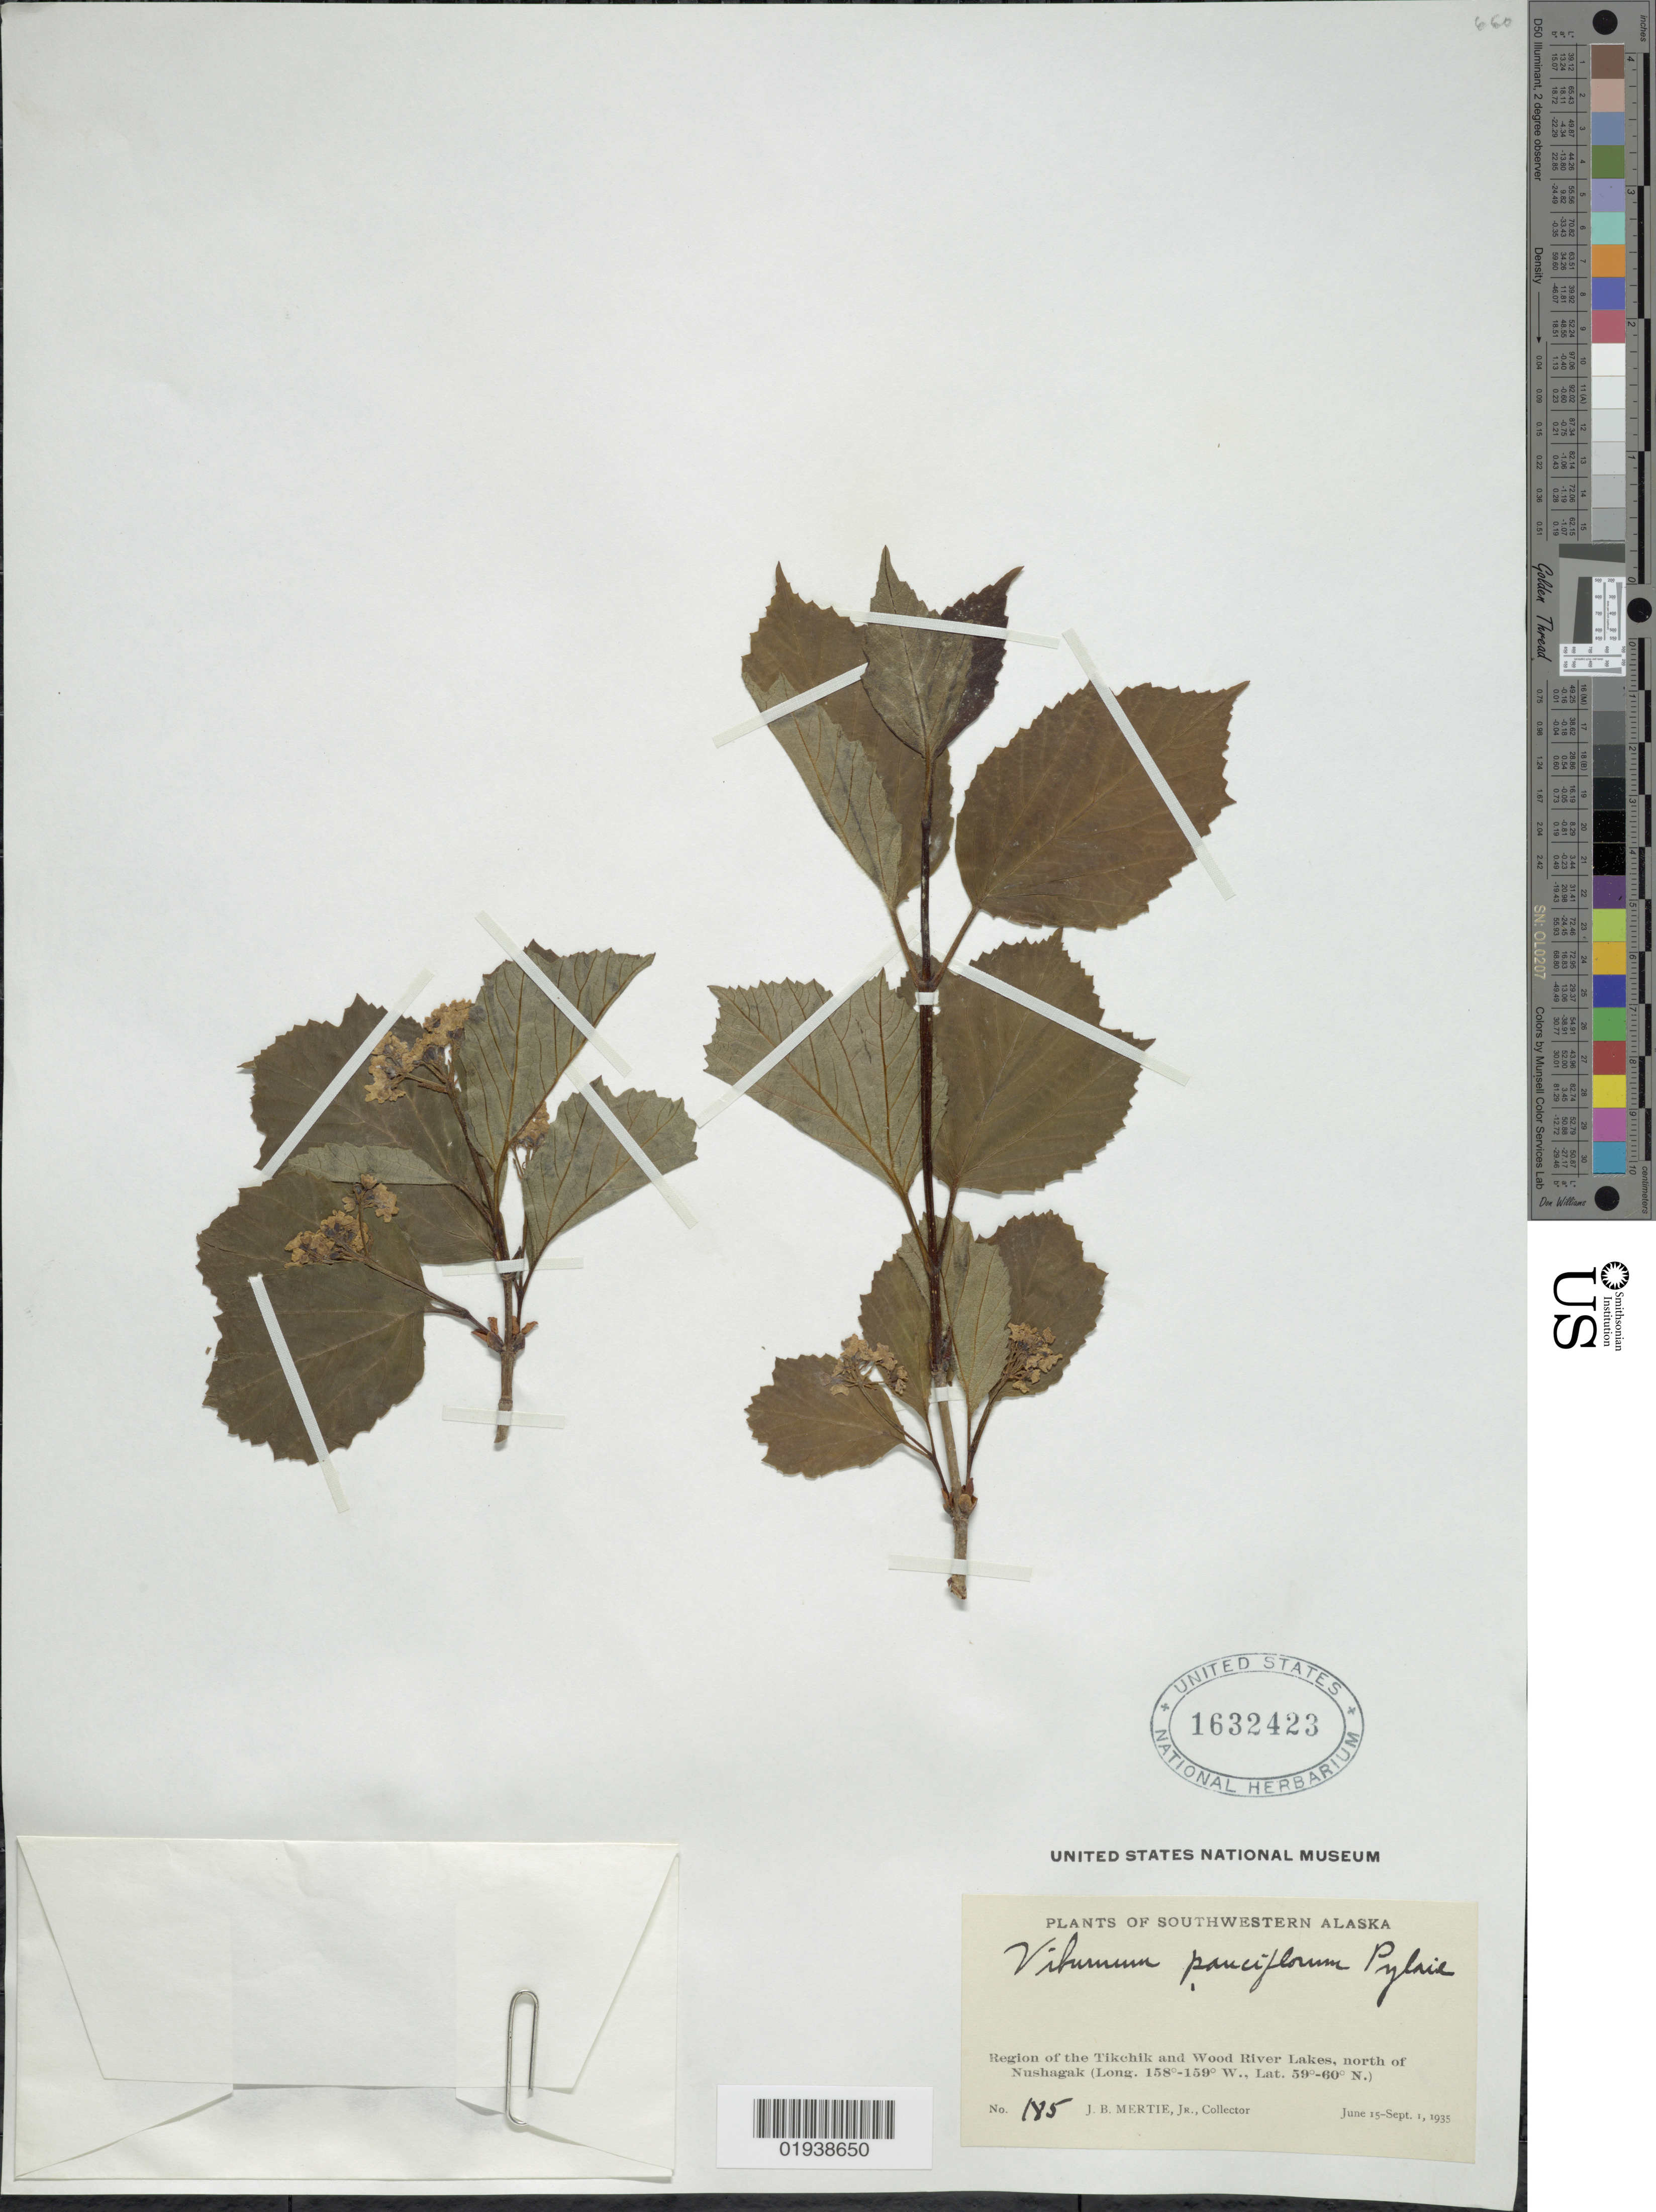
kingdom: Plantae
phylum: Tracheophyta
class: Magnoliopsida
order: Dipsacales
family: Viburnaceae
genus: Viburnum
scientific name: Viburnum edule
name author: (Michx.) Raf.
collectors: J. Mertie Jr.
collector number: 185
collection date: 1935-06-15/1935-09-01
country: United States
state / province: Alaska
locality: Southwestern Alaska. Region of the Tikchik and Wood River Lakes, north of Nushagak.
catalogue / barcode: US 1632423